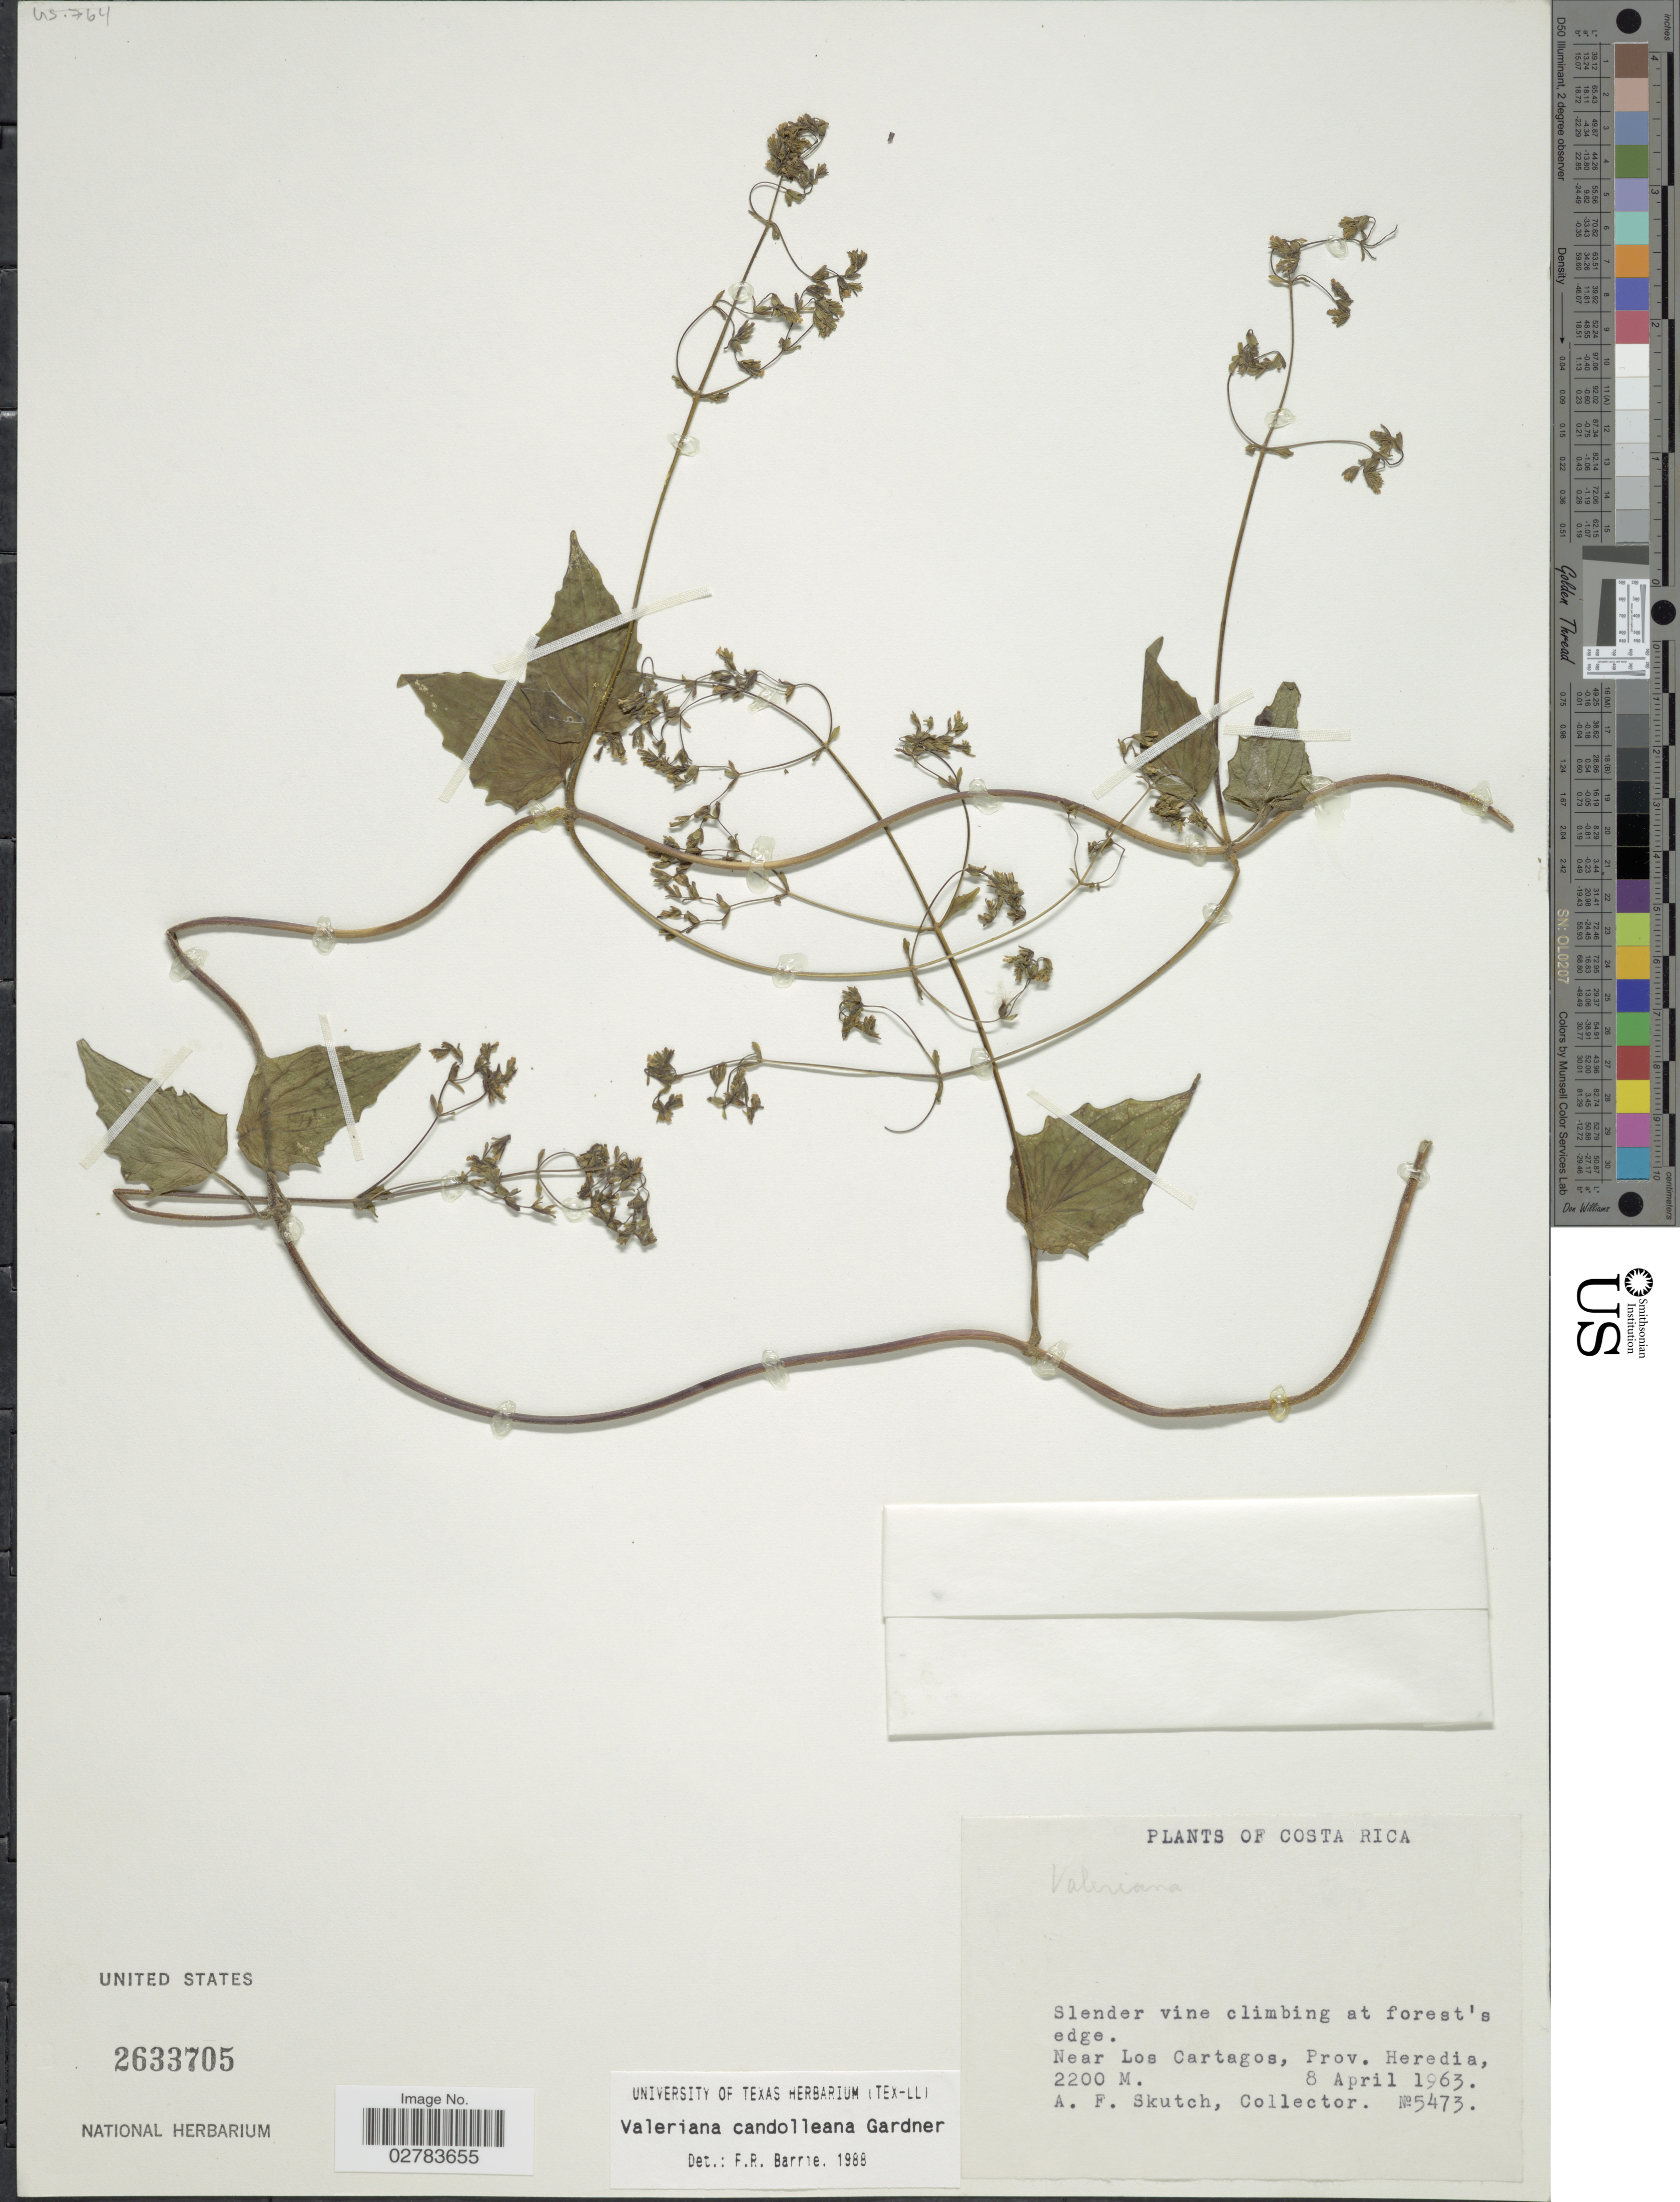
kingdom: Plantae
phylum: Tracheophyta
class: Magnoliopsida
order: Dipsacales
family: Caprifoliaceae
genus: Valeriana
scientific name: Valeriana candolleana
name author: Gardner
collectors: A. F. Skutch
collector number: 5473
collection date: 1963-04-08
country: Costa Rica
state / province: Heredia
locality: Near Los Cartagos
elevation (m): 2200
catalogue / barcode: US 2633705